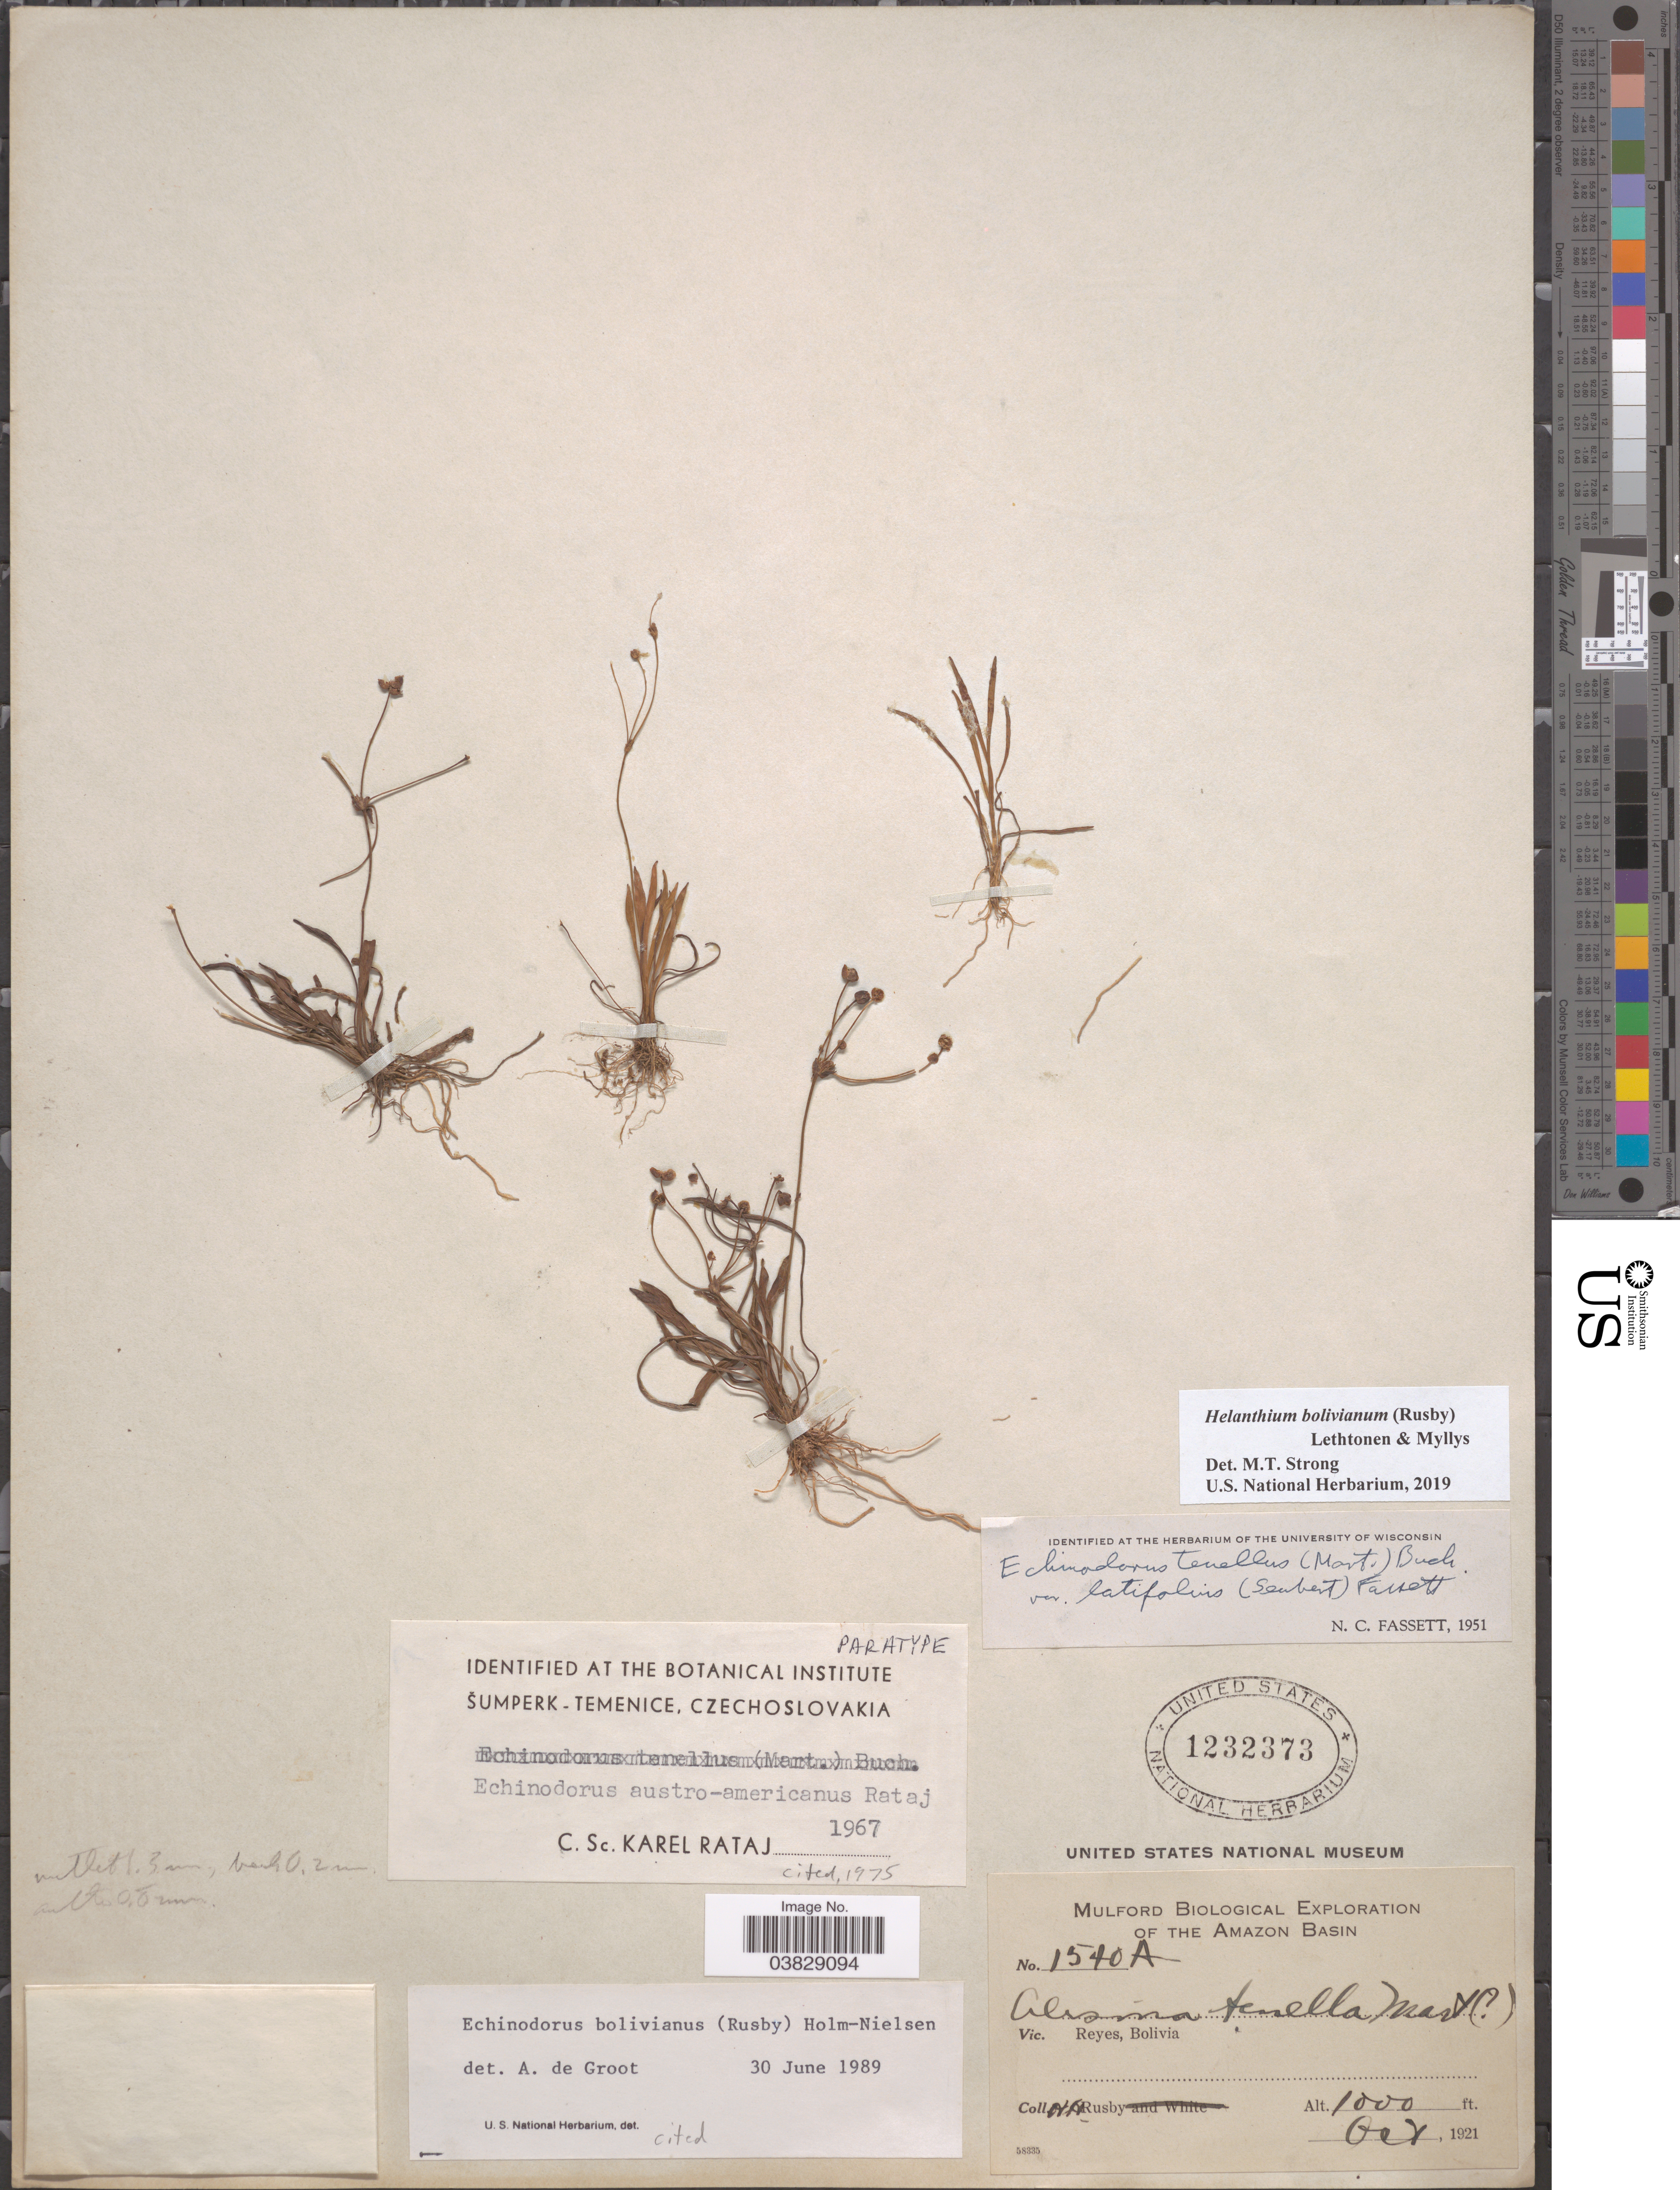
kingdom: Plantae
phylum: Tracheophyta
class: Liliopsida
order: Alismatales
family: Alismataceae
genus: Helanthium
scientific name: Helanthium bolivianum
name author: (Rusby) Lehtonen & Myllys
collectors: H. H. Rusby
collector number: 1540A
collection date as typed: Oct., 1921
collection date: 1921-10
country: Bolivia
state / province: Beni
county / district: José Ballivián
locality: Reyes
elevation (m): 305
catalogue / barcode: US 1232373